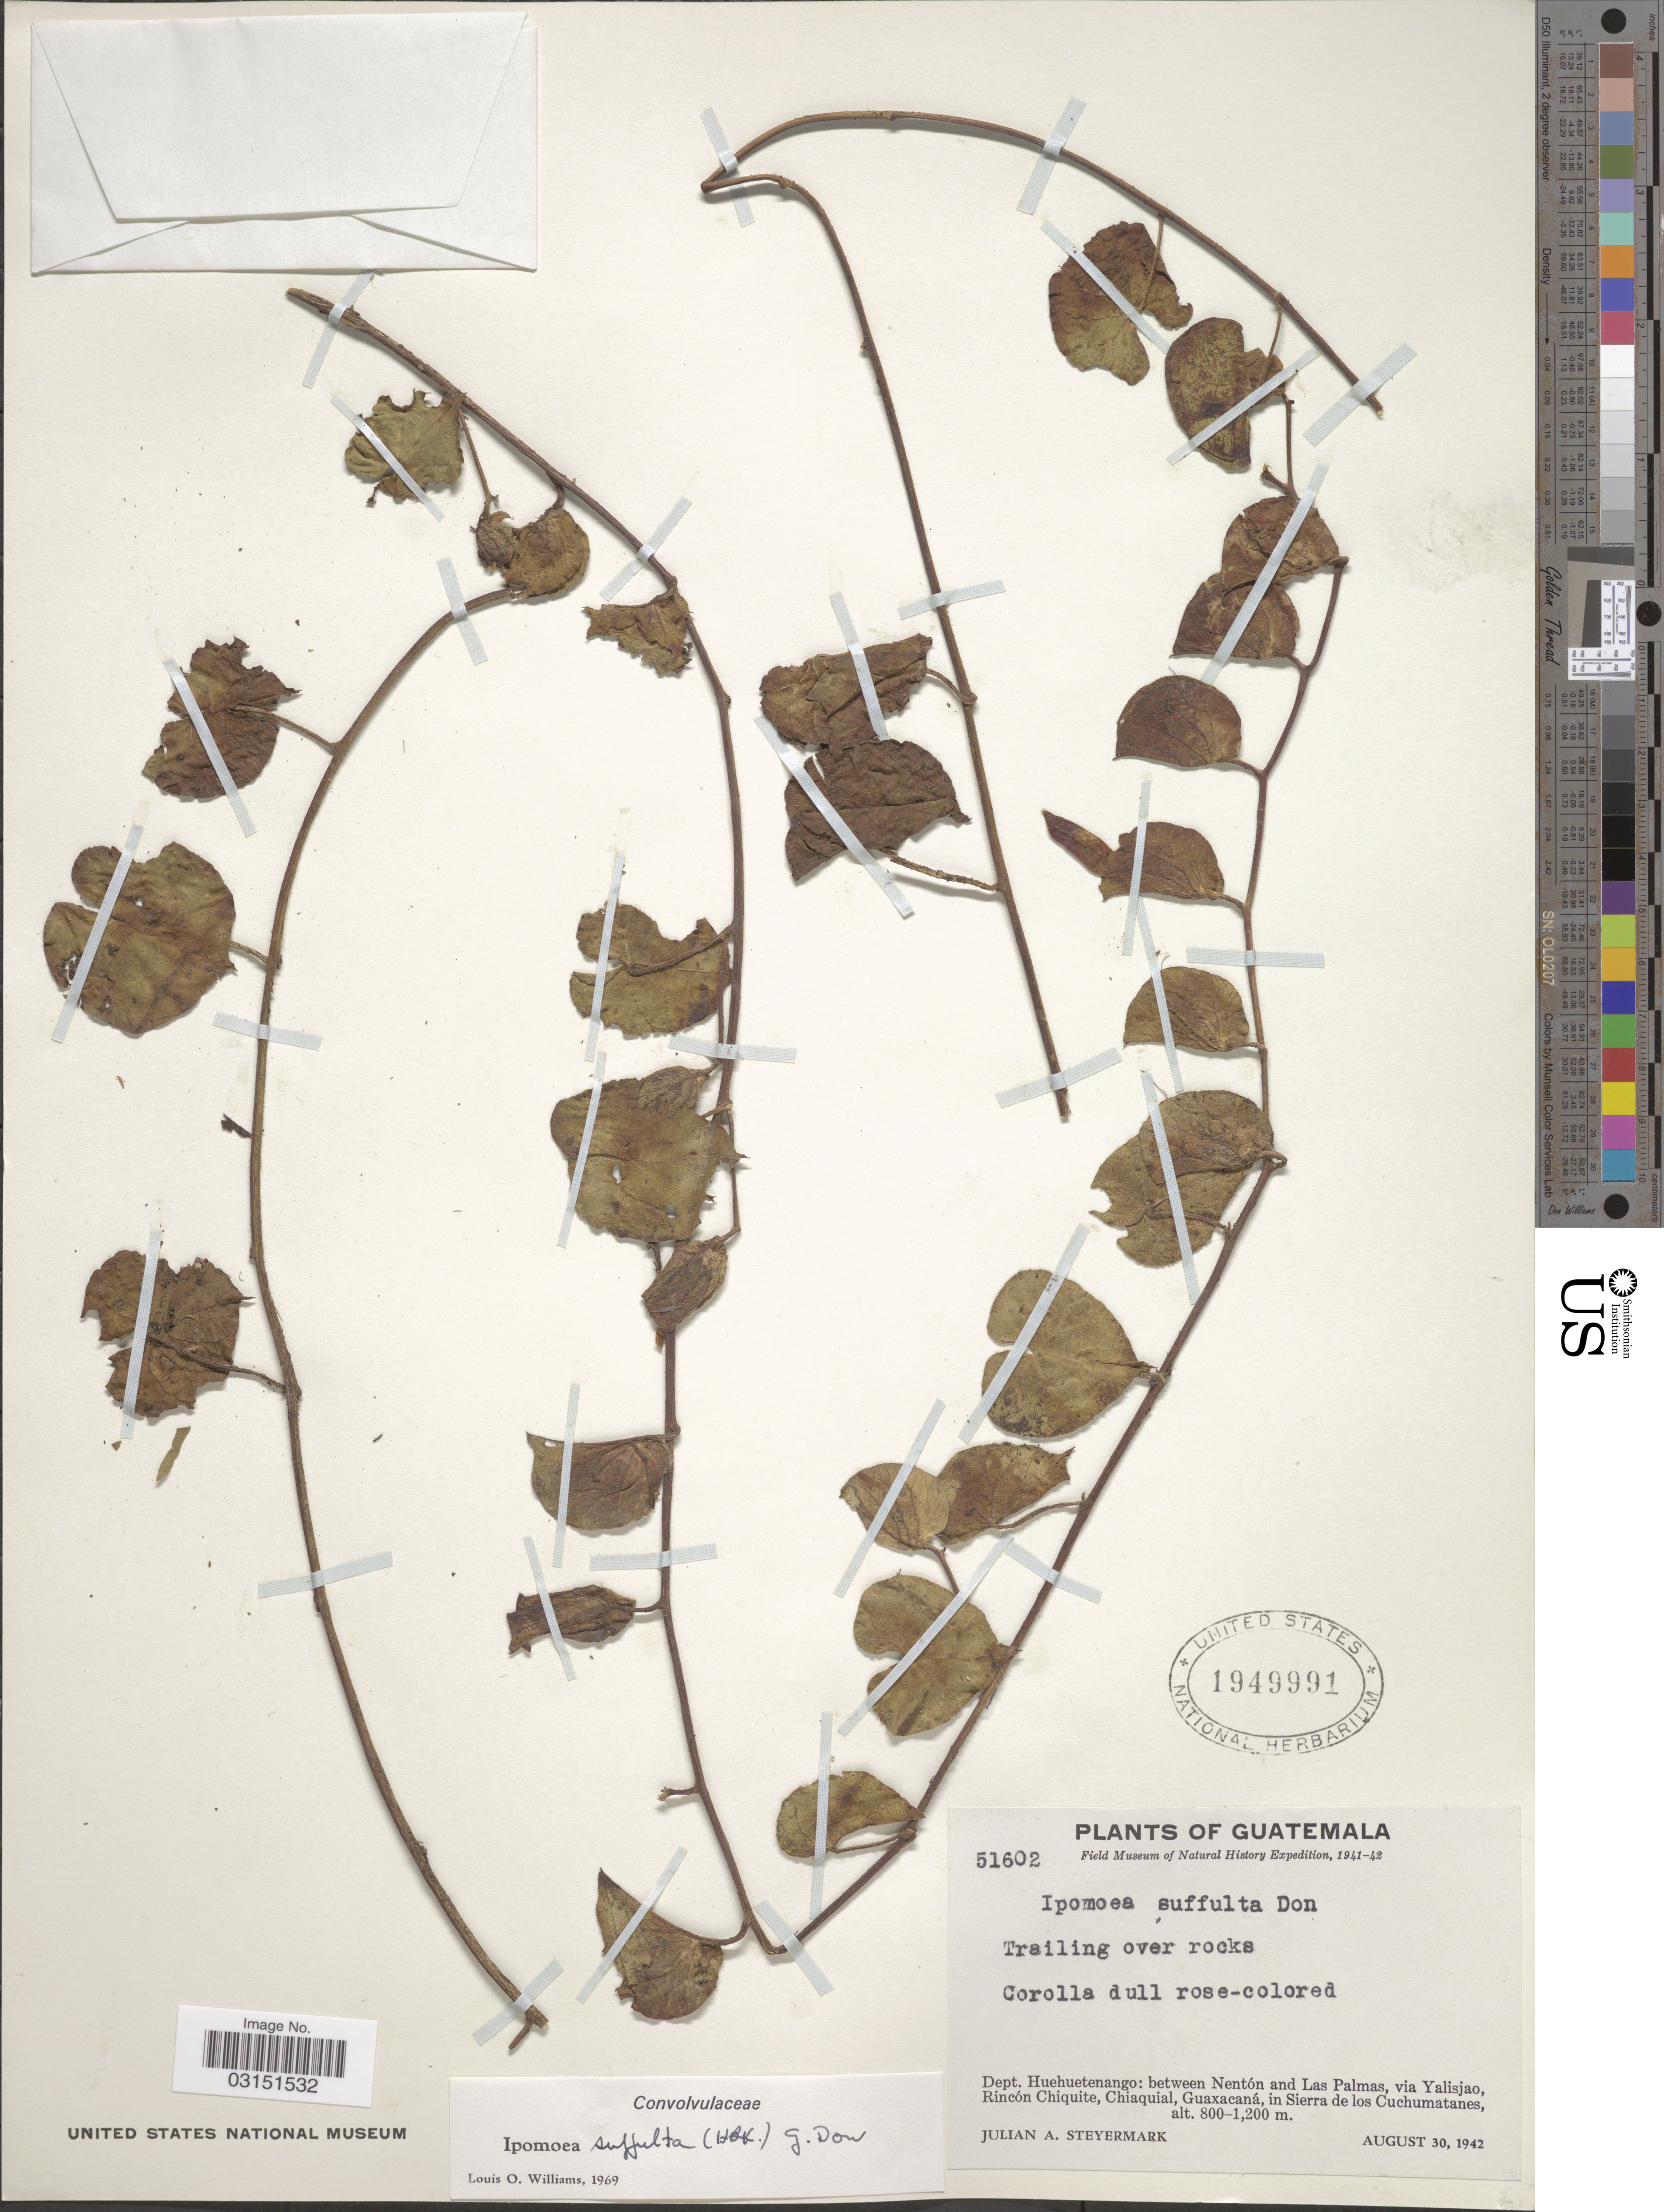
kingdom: Plantae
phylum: Tracheophyta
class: Magnoliopsida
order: Solanales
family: Convolvulaceae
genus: Ipomoea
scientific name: Ipomoea suffulta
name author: (Kunth) G. Don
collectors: J. Steyermark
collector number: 51602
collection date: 1942-08-30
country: Guatemala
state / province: Huehuetenango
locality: Dept. Huehuetenango: between Nentón and Las Palmas, via Yalisjao, Rincón Chiquite, Chiaquial, Guaxacaná, in Sierra de los Cuchumatanes.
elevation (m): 800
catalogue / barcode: US 1949991